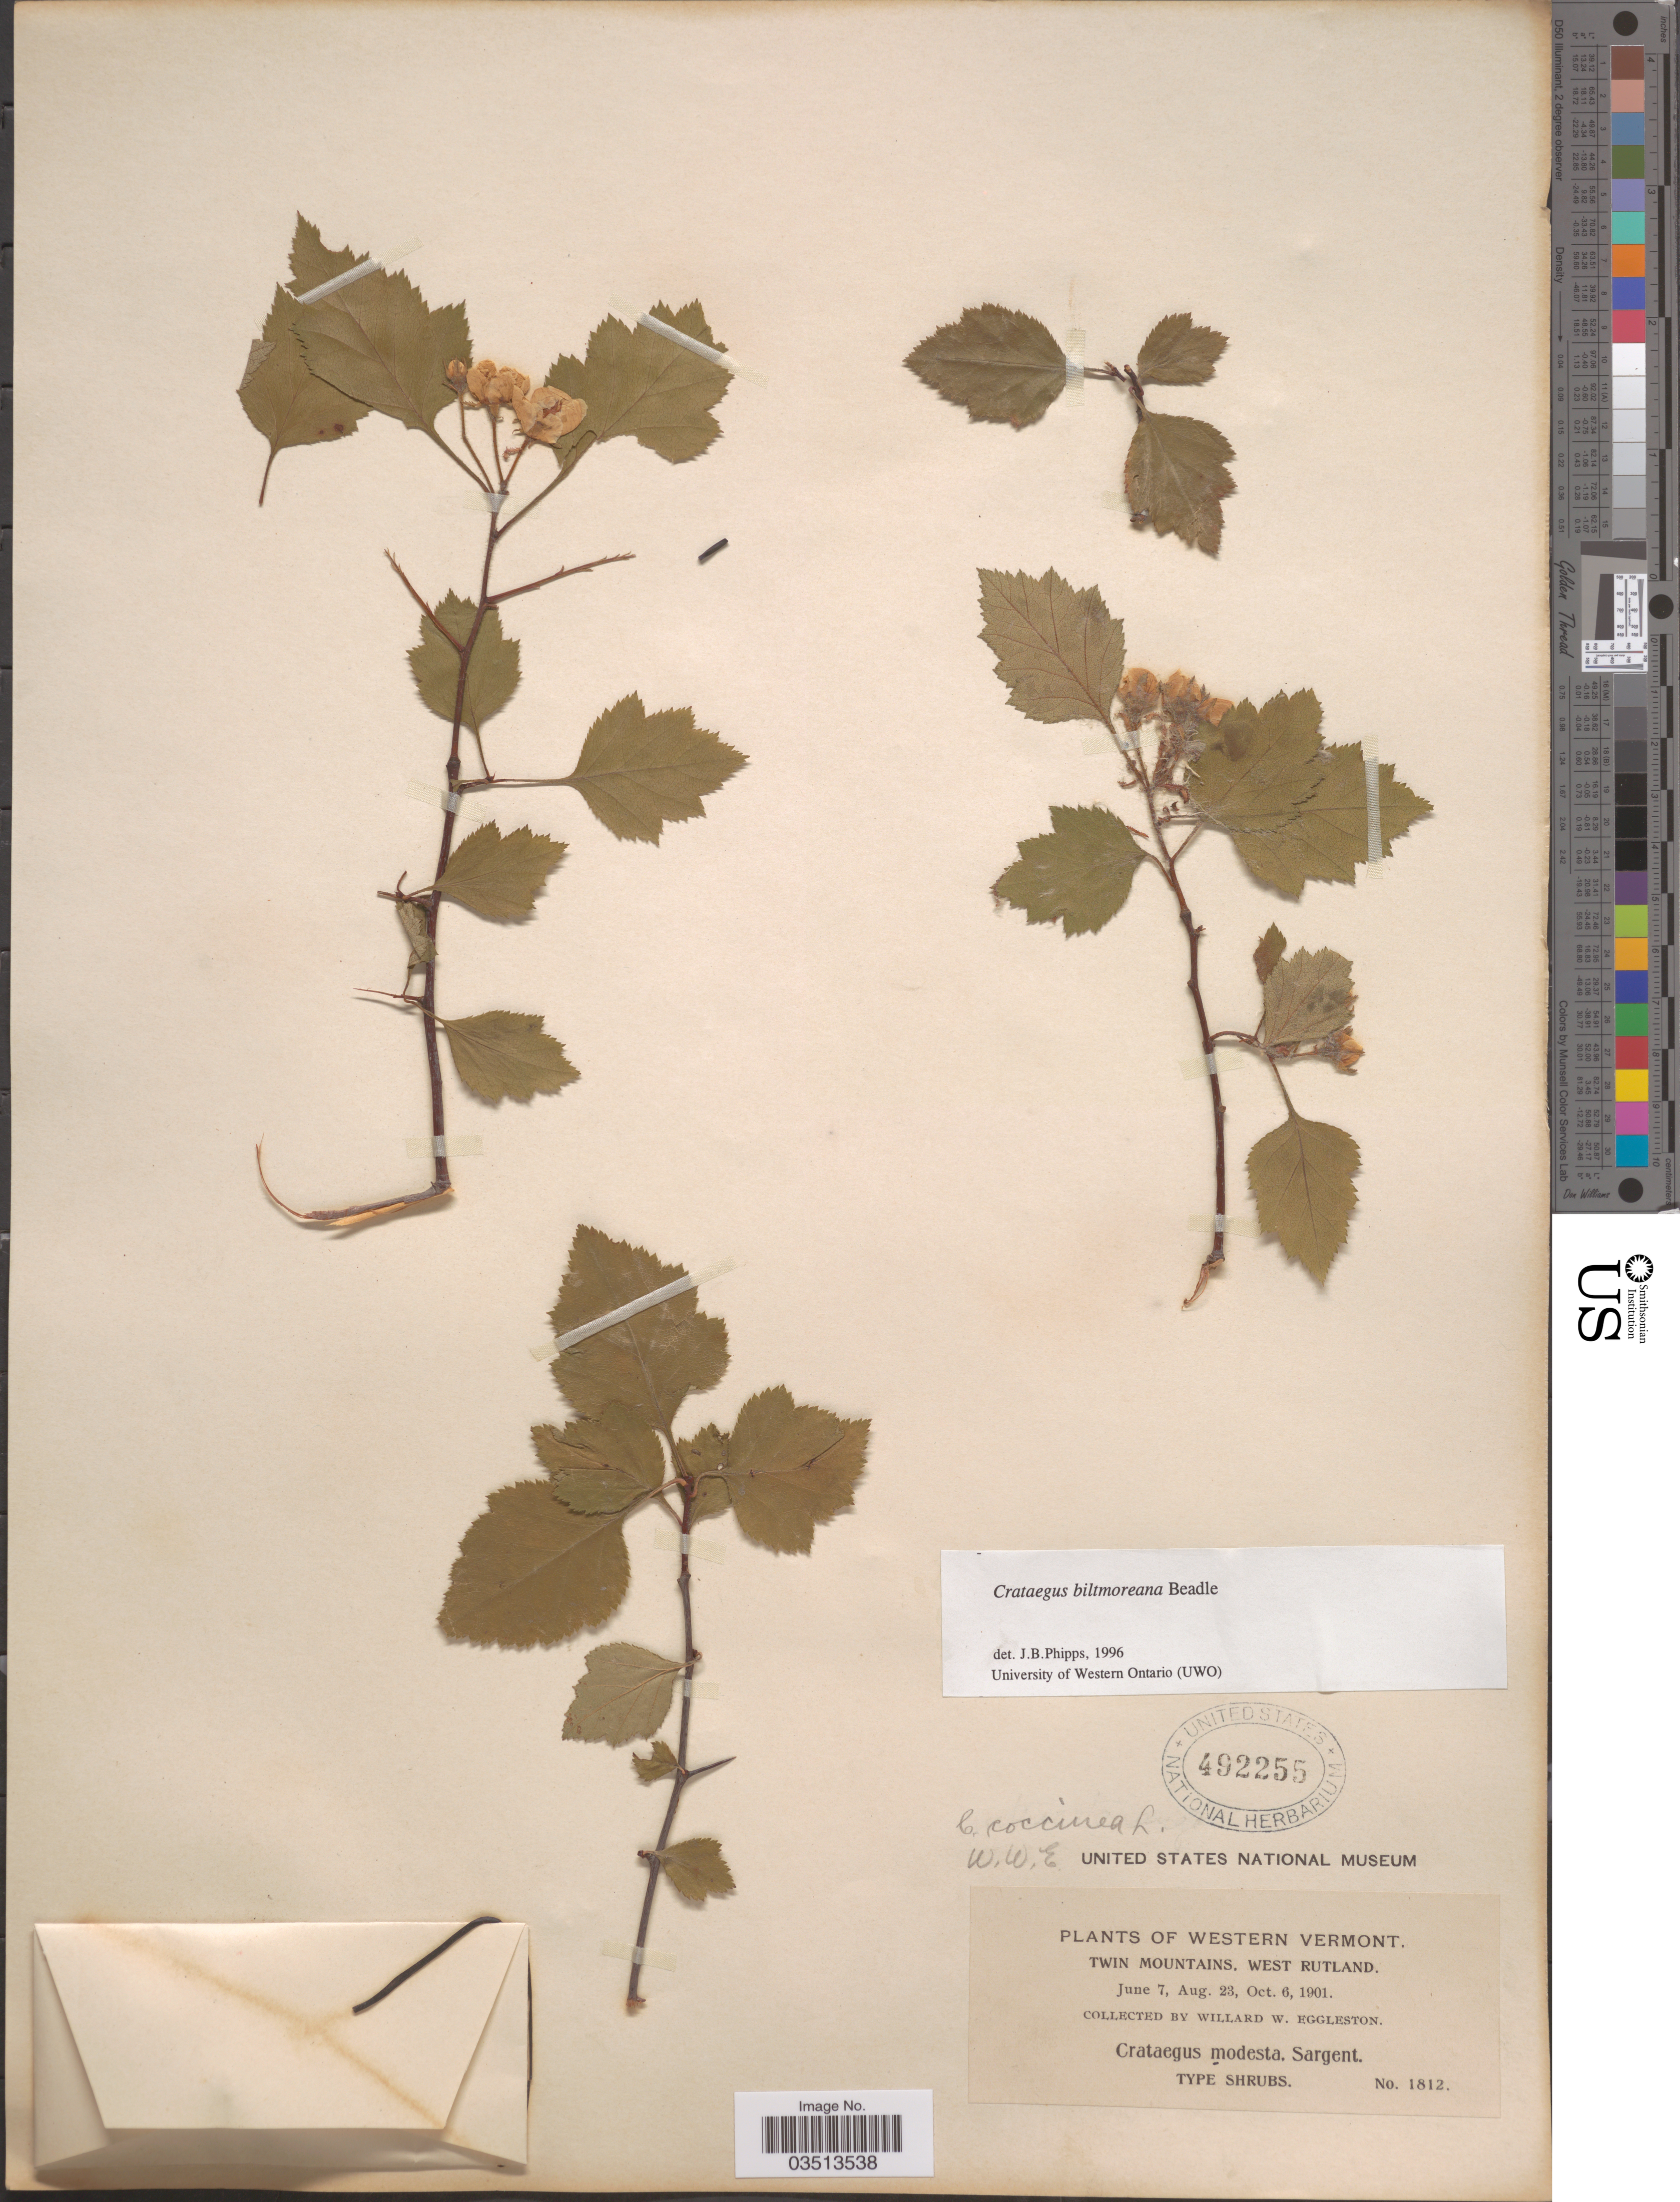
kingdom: Plantae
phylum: Tracheophyta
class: Magnoliopsida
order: Rosales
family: Rosaceae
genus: Crataegus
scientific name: Crataegus biltmoreana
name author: Beadle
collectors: W. W. Eggleston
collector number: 1812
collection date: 1901-06-07/1901-10-06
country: United States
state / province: Vermont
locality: Western Vermont. Twin Mountains, West Rutland.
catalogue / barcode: US 492255